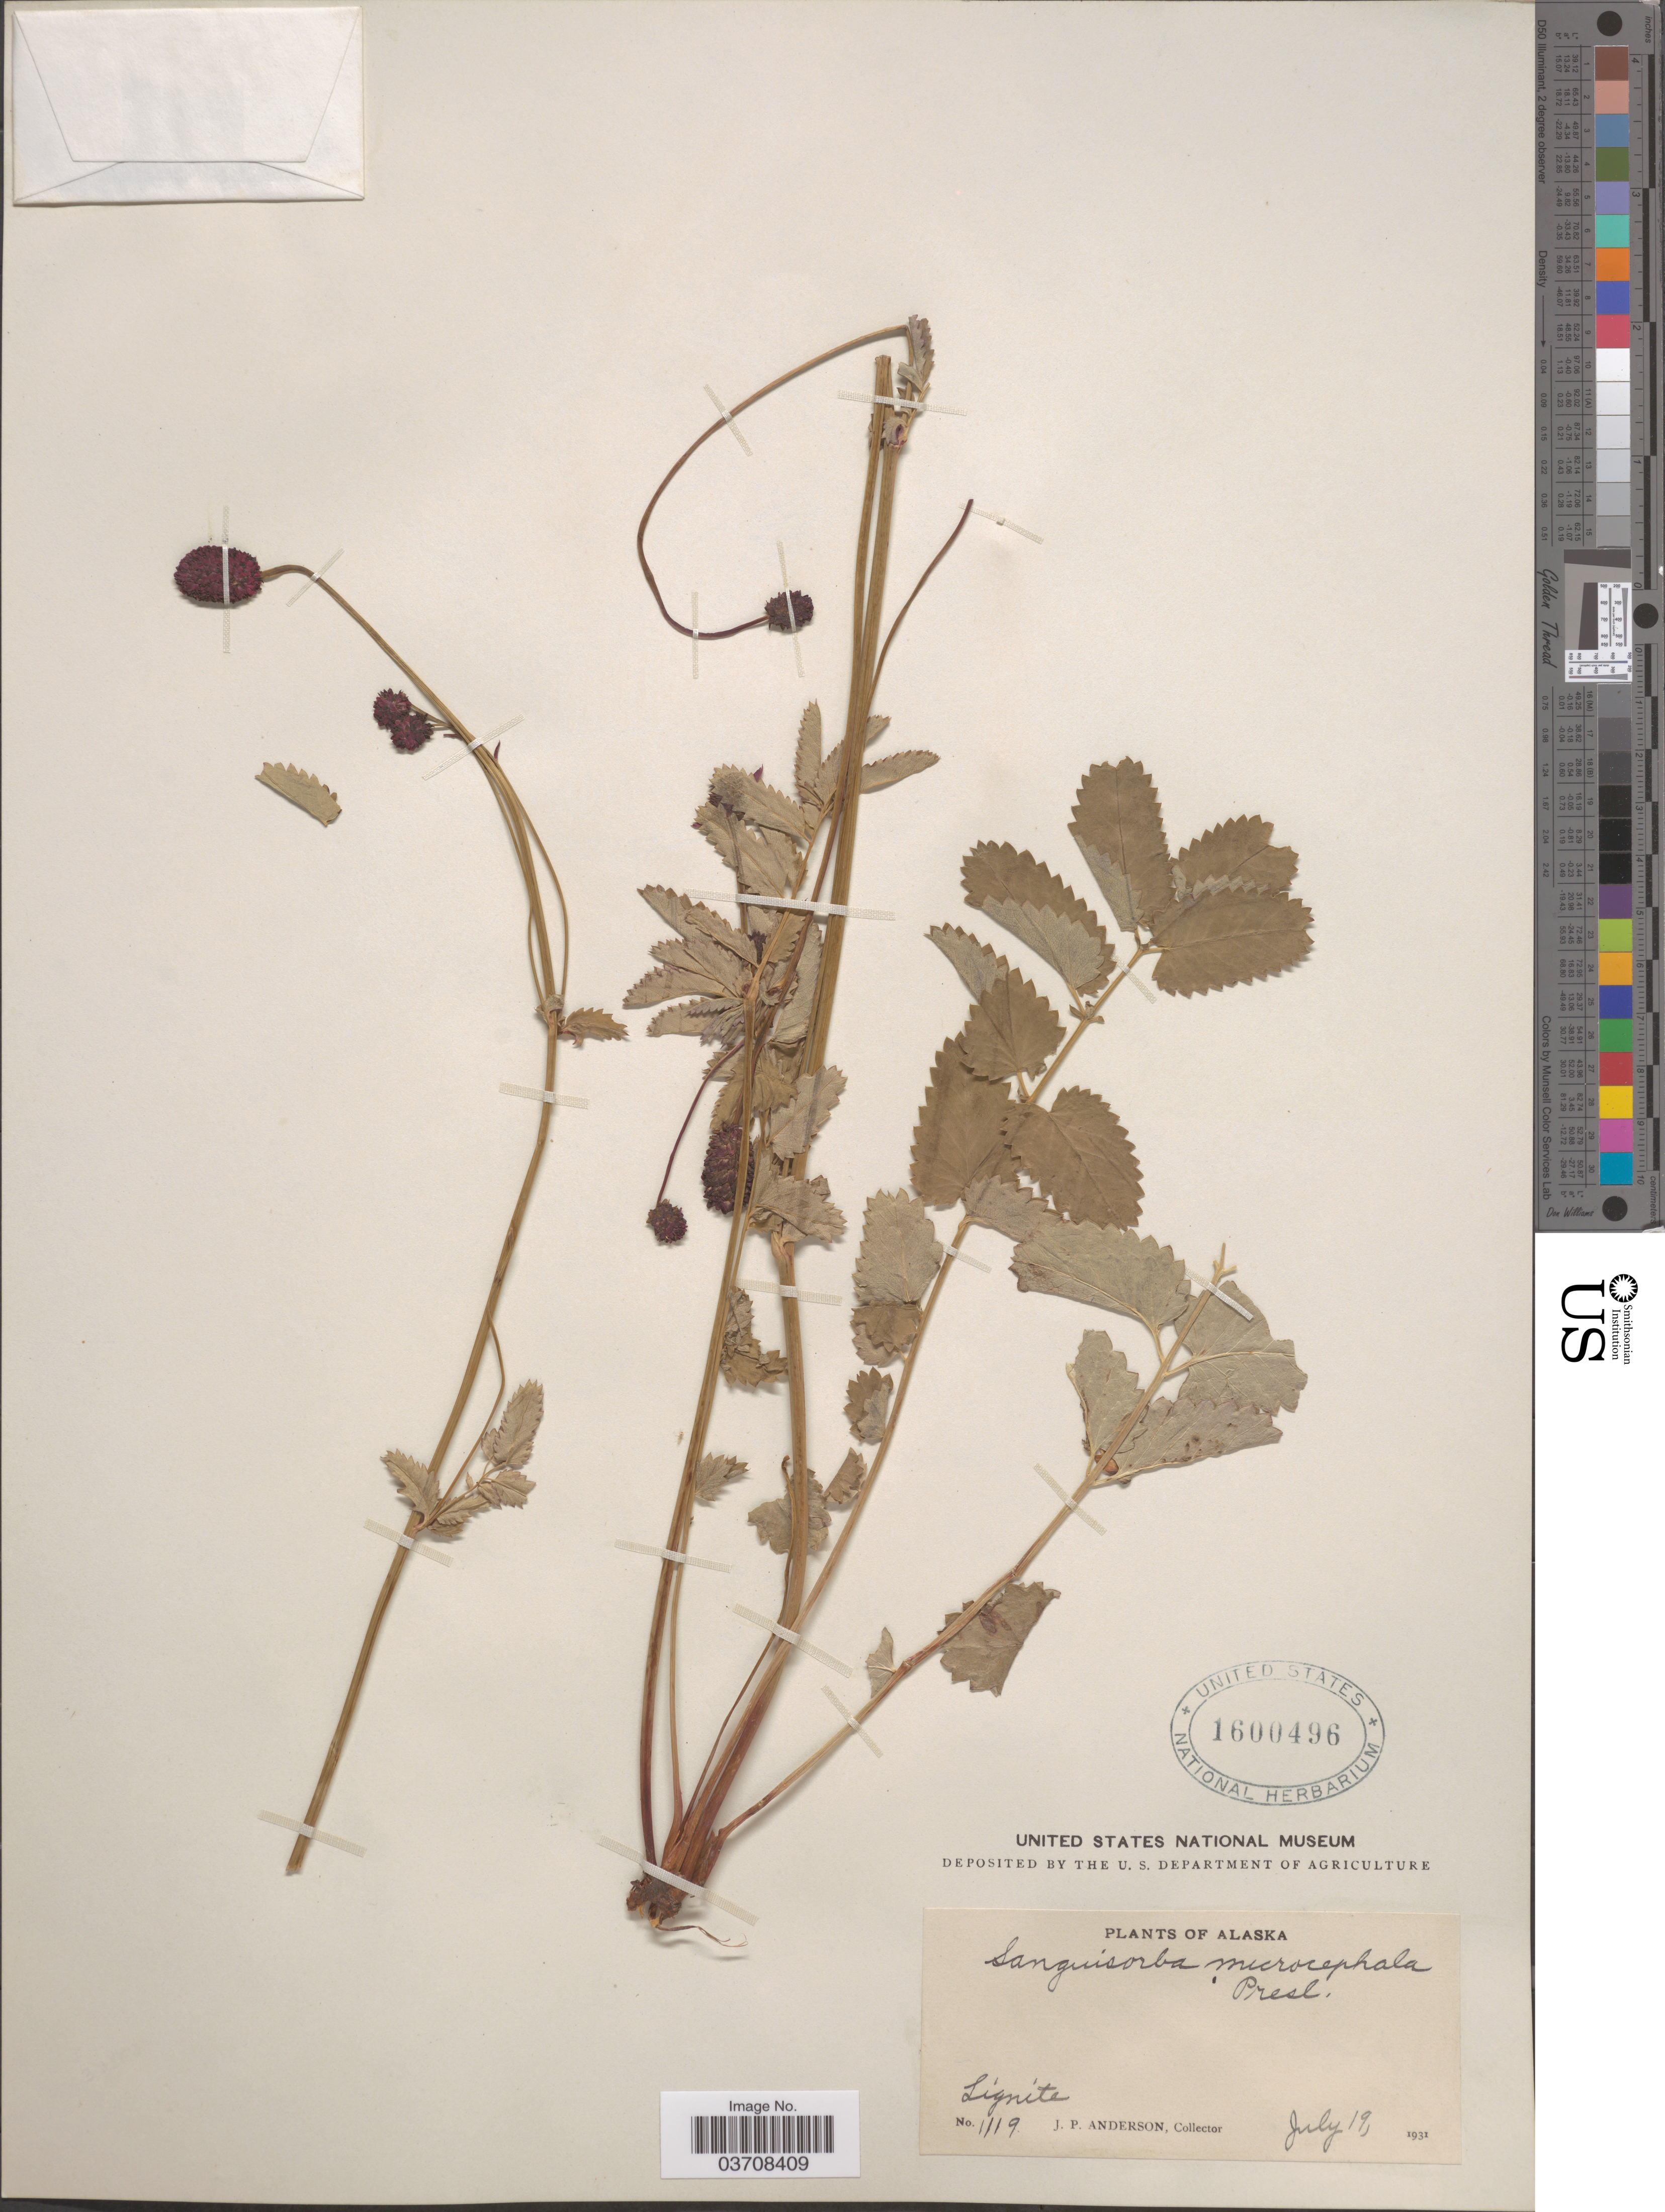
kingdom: Plantae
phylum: Tracheophyta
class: Magnoliopsida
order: Rosales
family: Rosaceae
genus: Sanguisorba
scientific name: Sanguisorba officinalis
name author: L.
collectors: J. P. Anderson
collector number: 1119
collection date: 1931-07-19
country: United States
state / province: Alaska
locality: Lignite.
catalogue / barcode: US 1600496